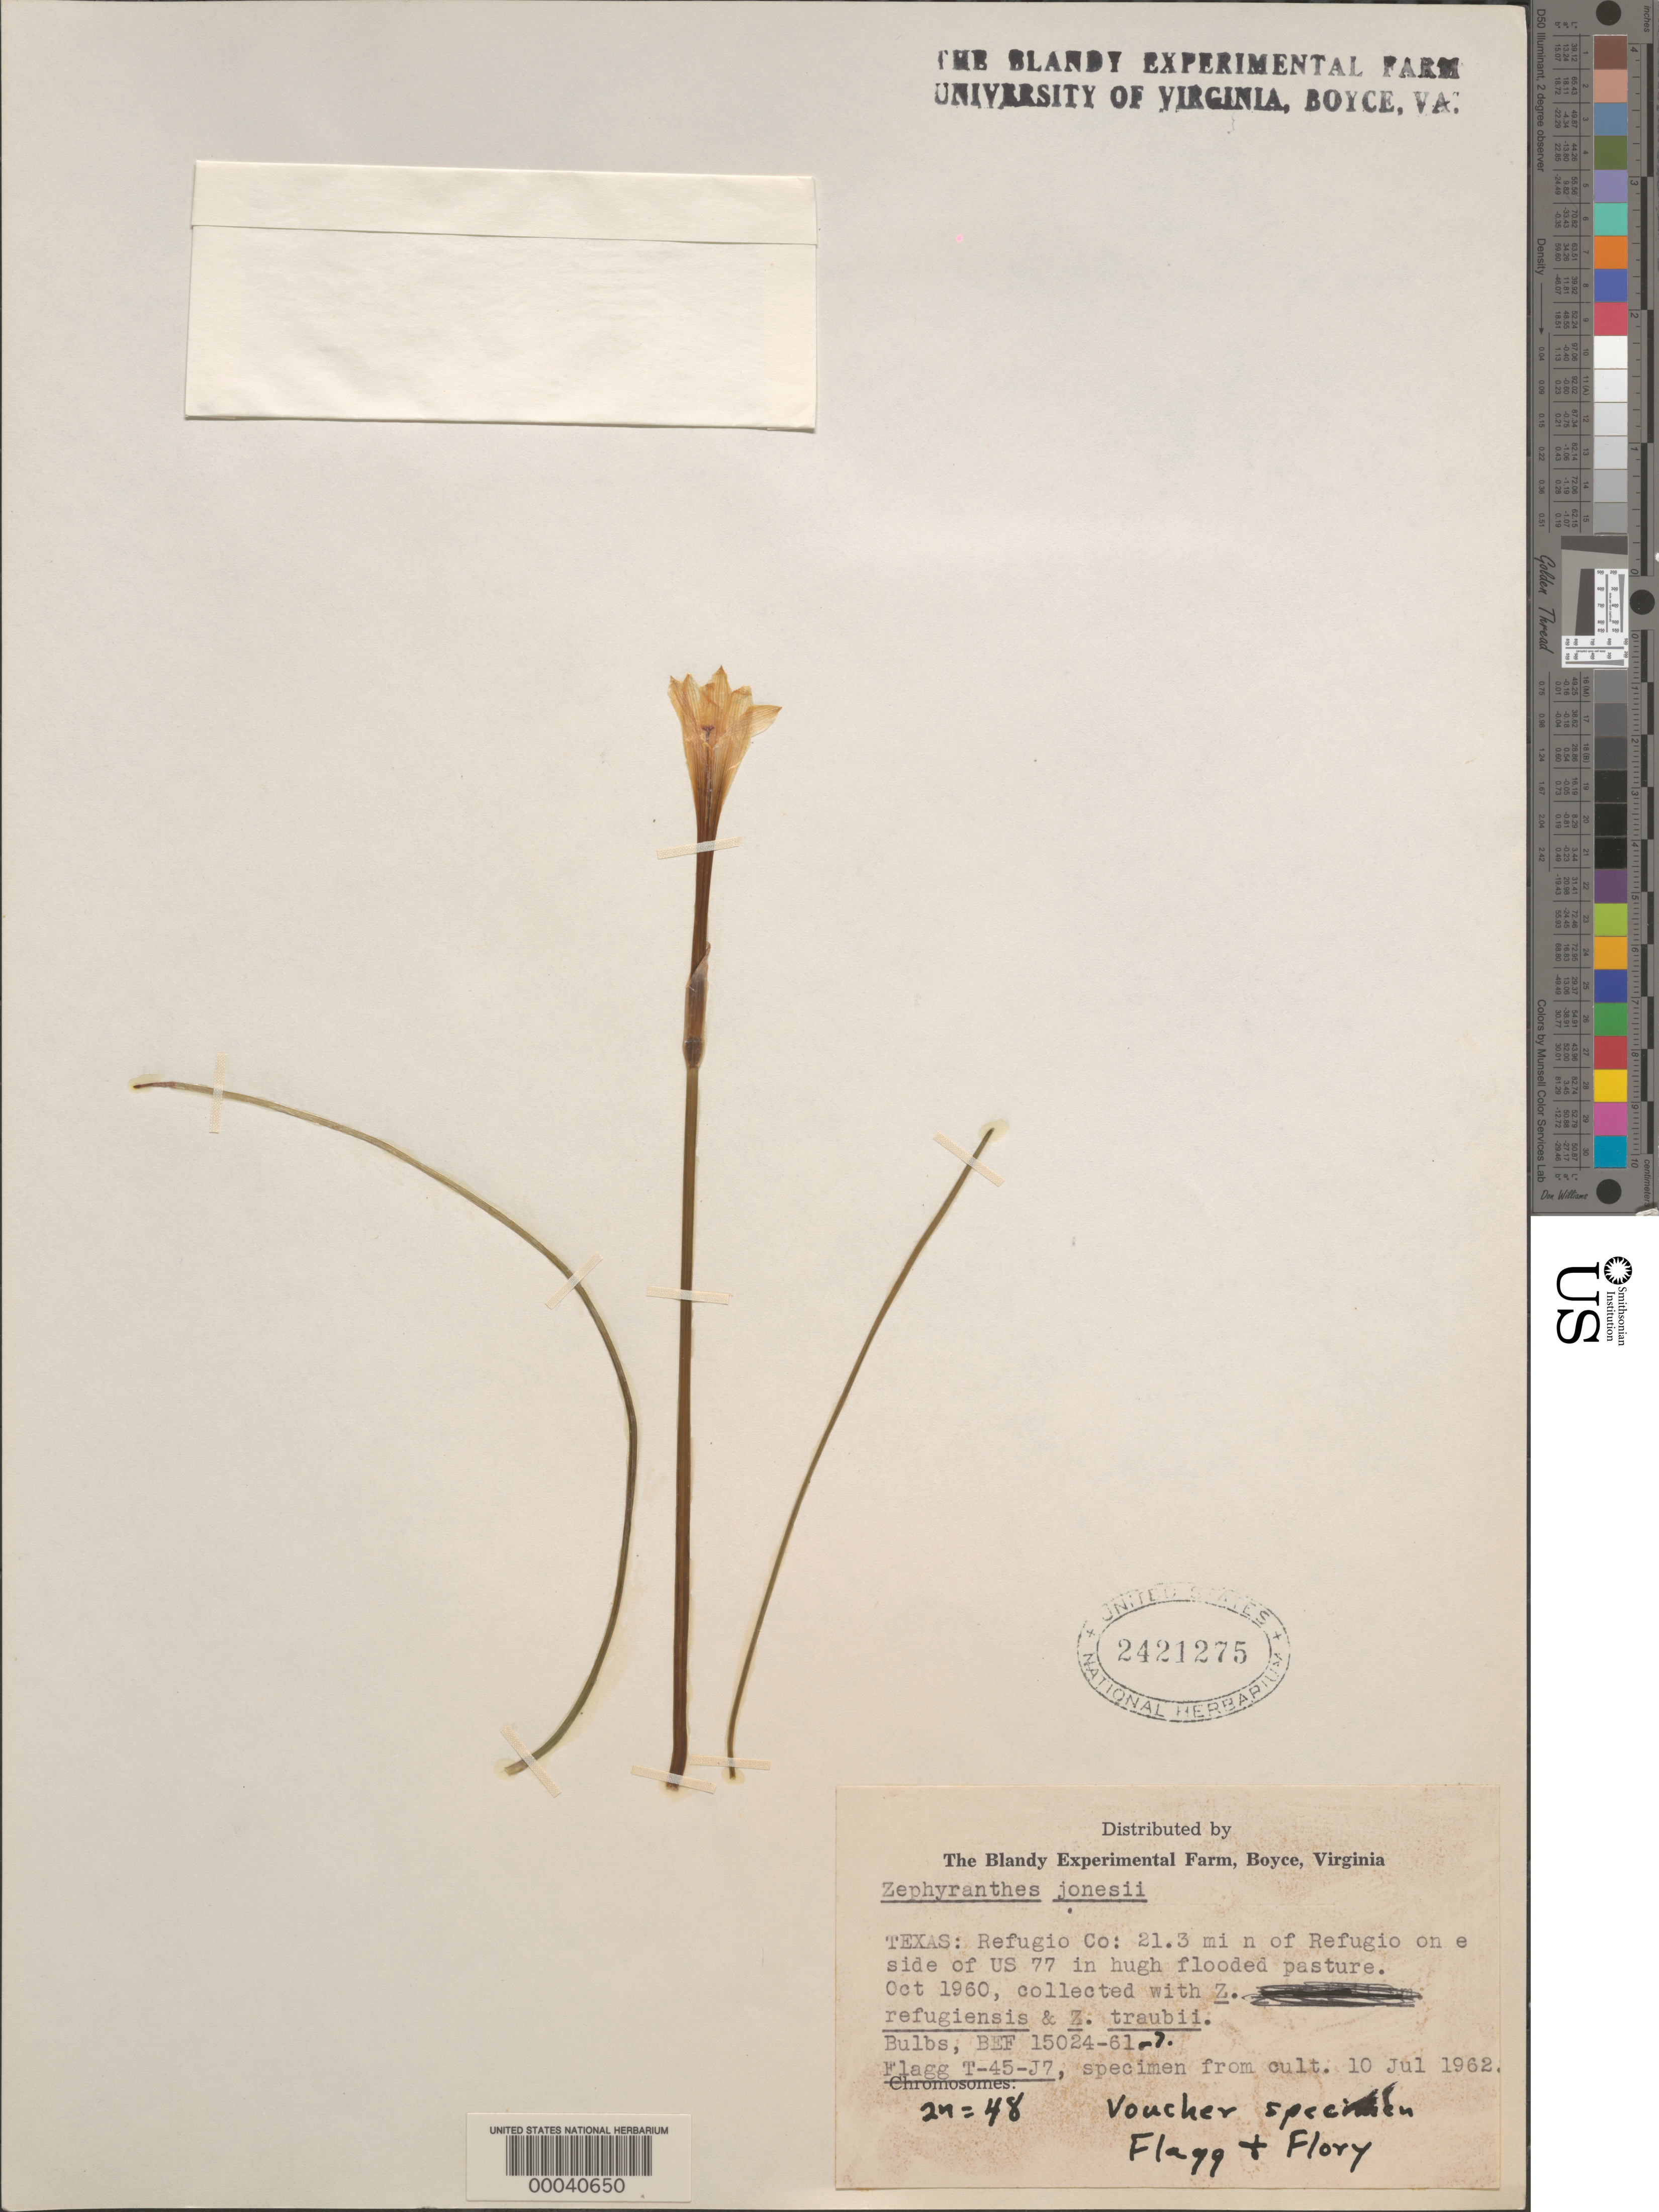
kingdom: Plantae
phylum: Tracheophyta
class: Liliopsida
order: Asparagales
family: Amaryllidaceae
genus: Zephyranthes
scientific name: Zephyranthes jonesii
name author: (Cory) Traub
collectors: R. O. Flagg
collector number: T-45-j7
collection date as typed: Oct 1960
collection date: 1960-10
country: United States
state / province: Texas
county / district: Refugio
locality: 21.3 mi. n of refugio on e side of us 77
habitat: Flooded pasture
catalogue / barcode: US 2421275